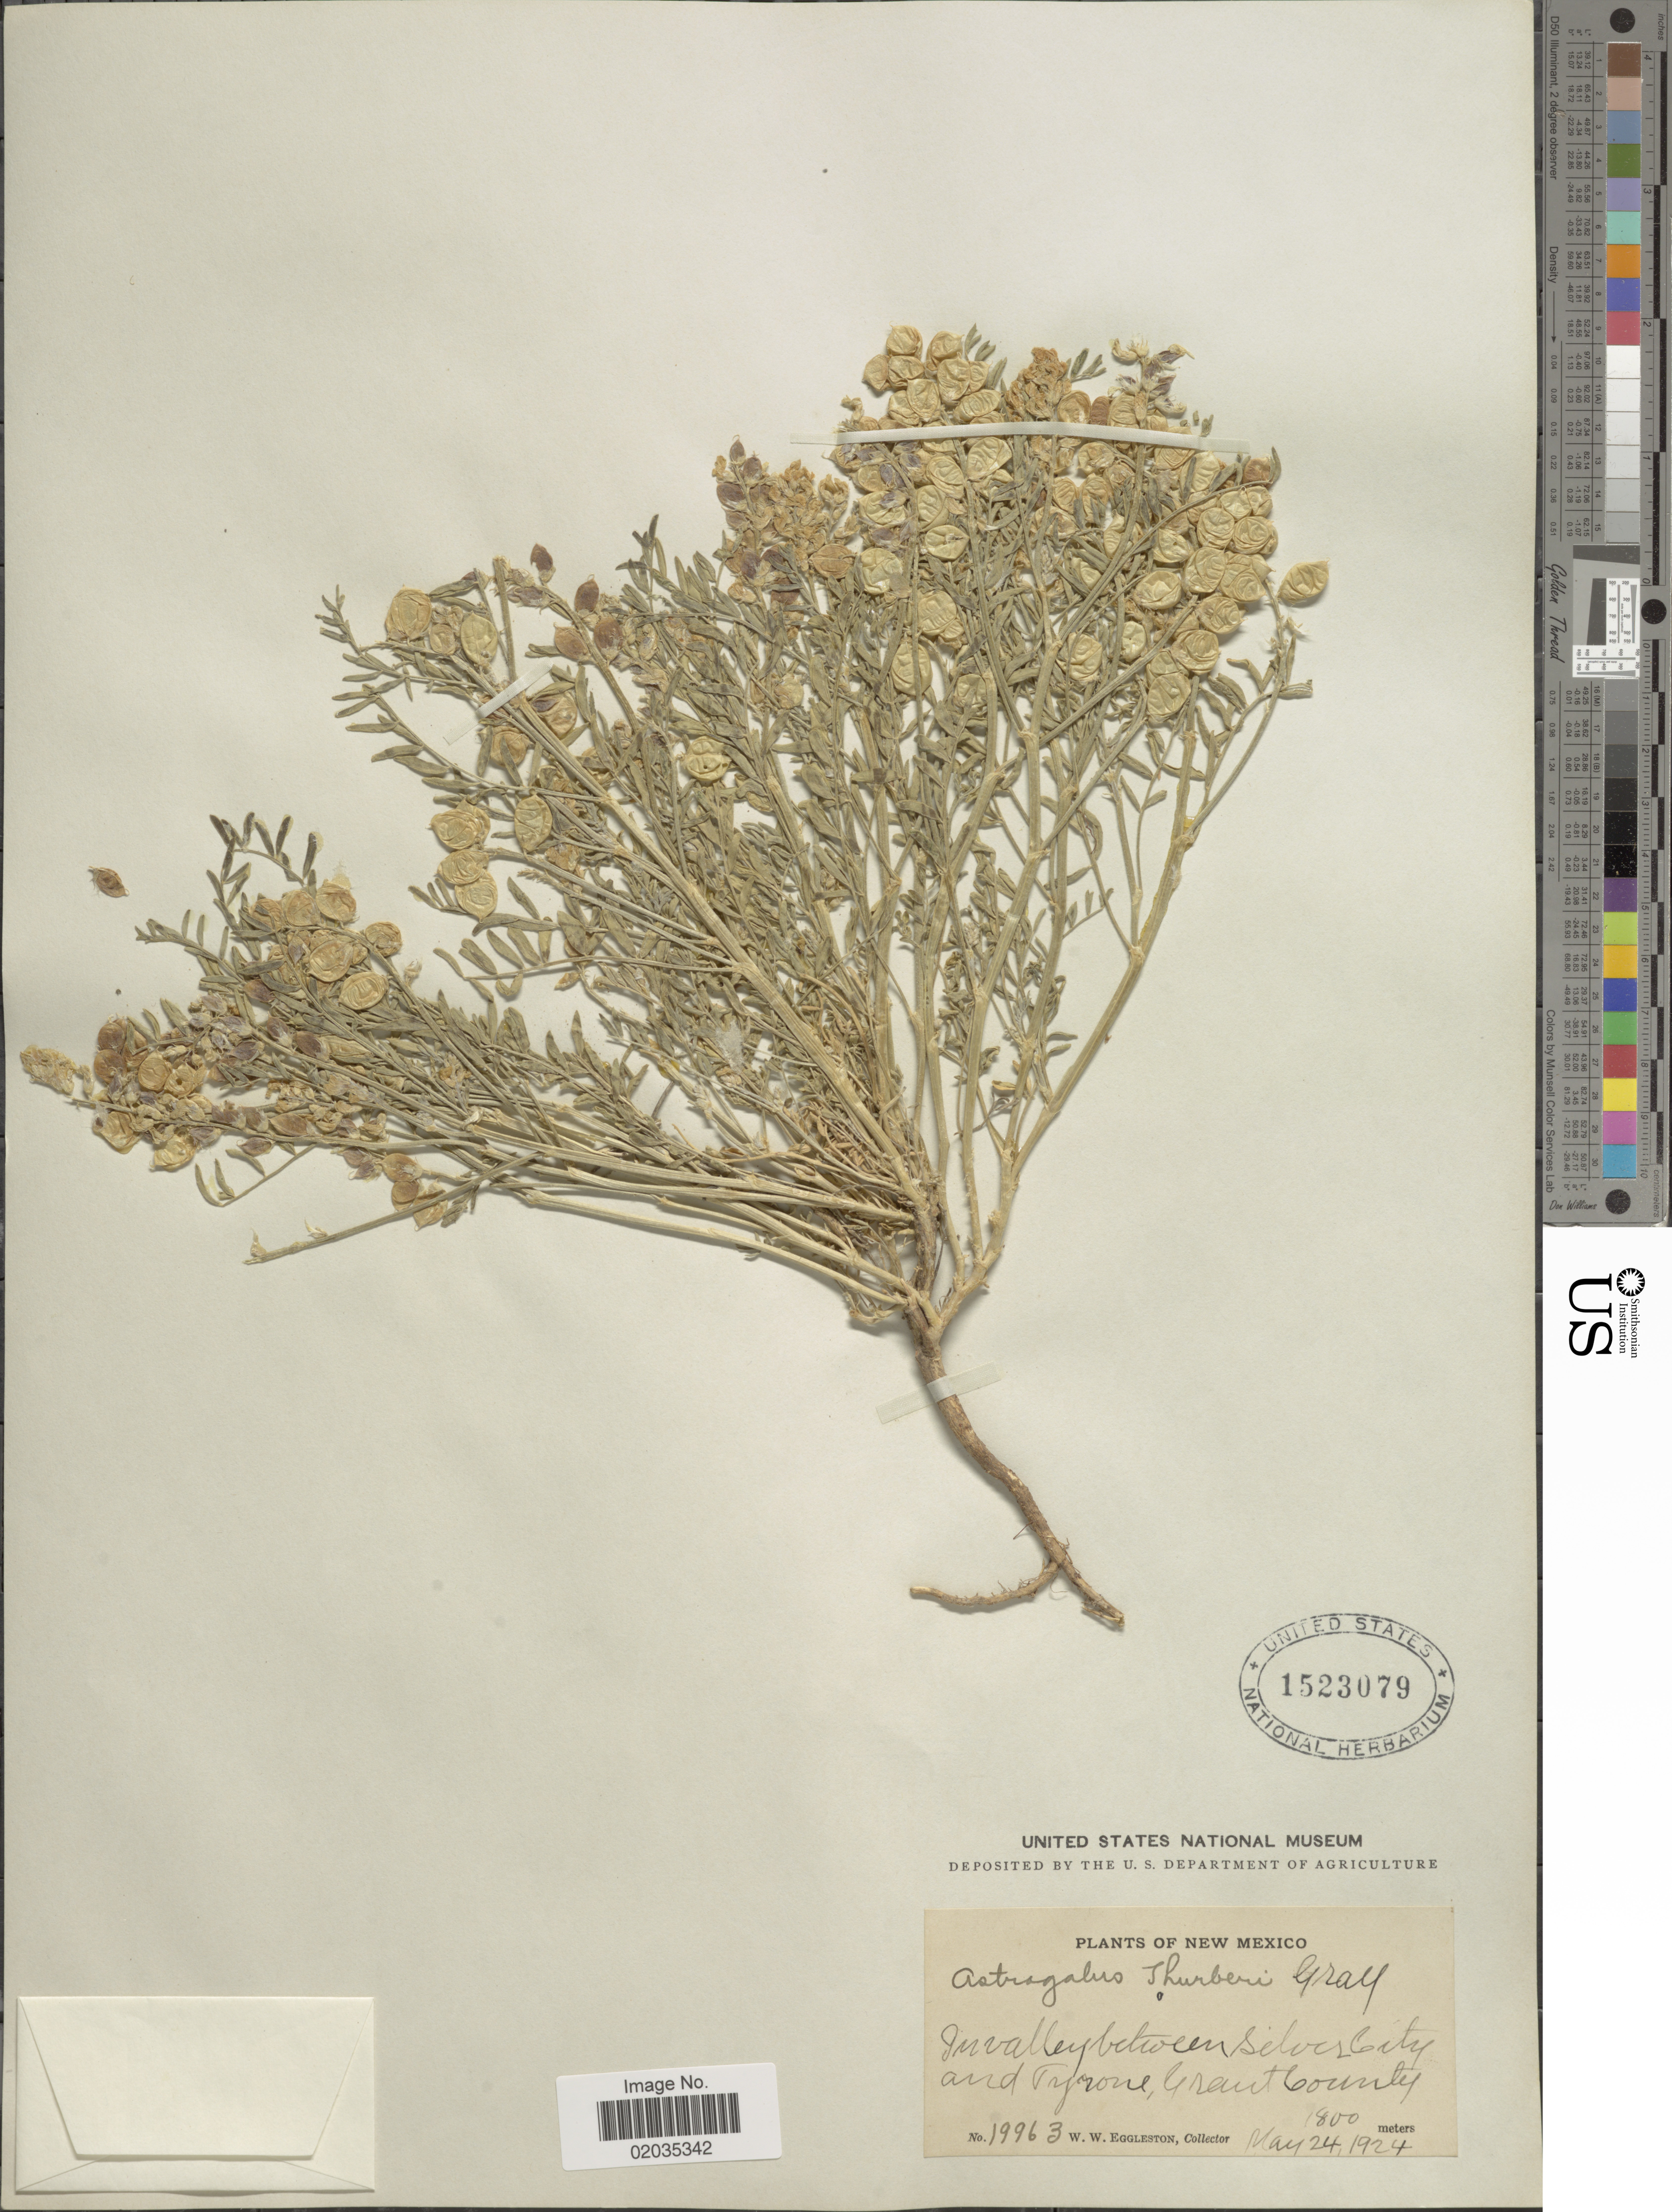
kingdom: Plantae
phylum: Tracheophyta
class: Magnoliopsida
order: Fabales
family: Fabaceae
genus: Astragalus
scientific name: Astragalus thurberi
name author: A. Gray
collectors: W. W. Eggleston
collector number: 19963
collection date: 1924-05-24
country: United States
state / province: New Mexico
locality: In valley between Silver City and Tyrone, Grant County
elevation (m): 1800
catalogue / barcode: US 1523079